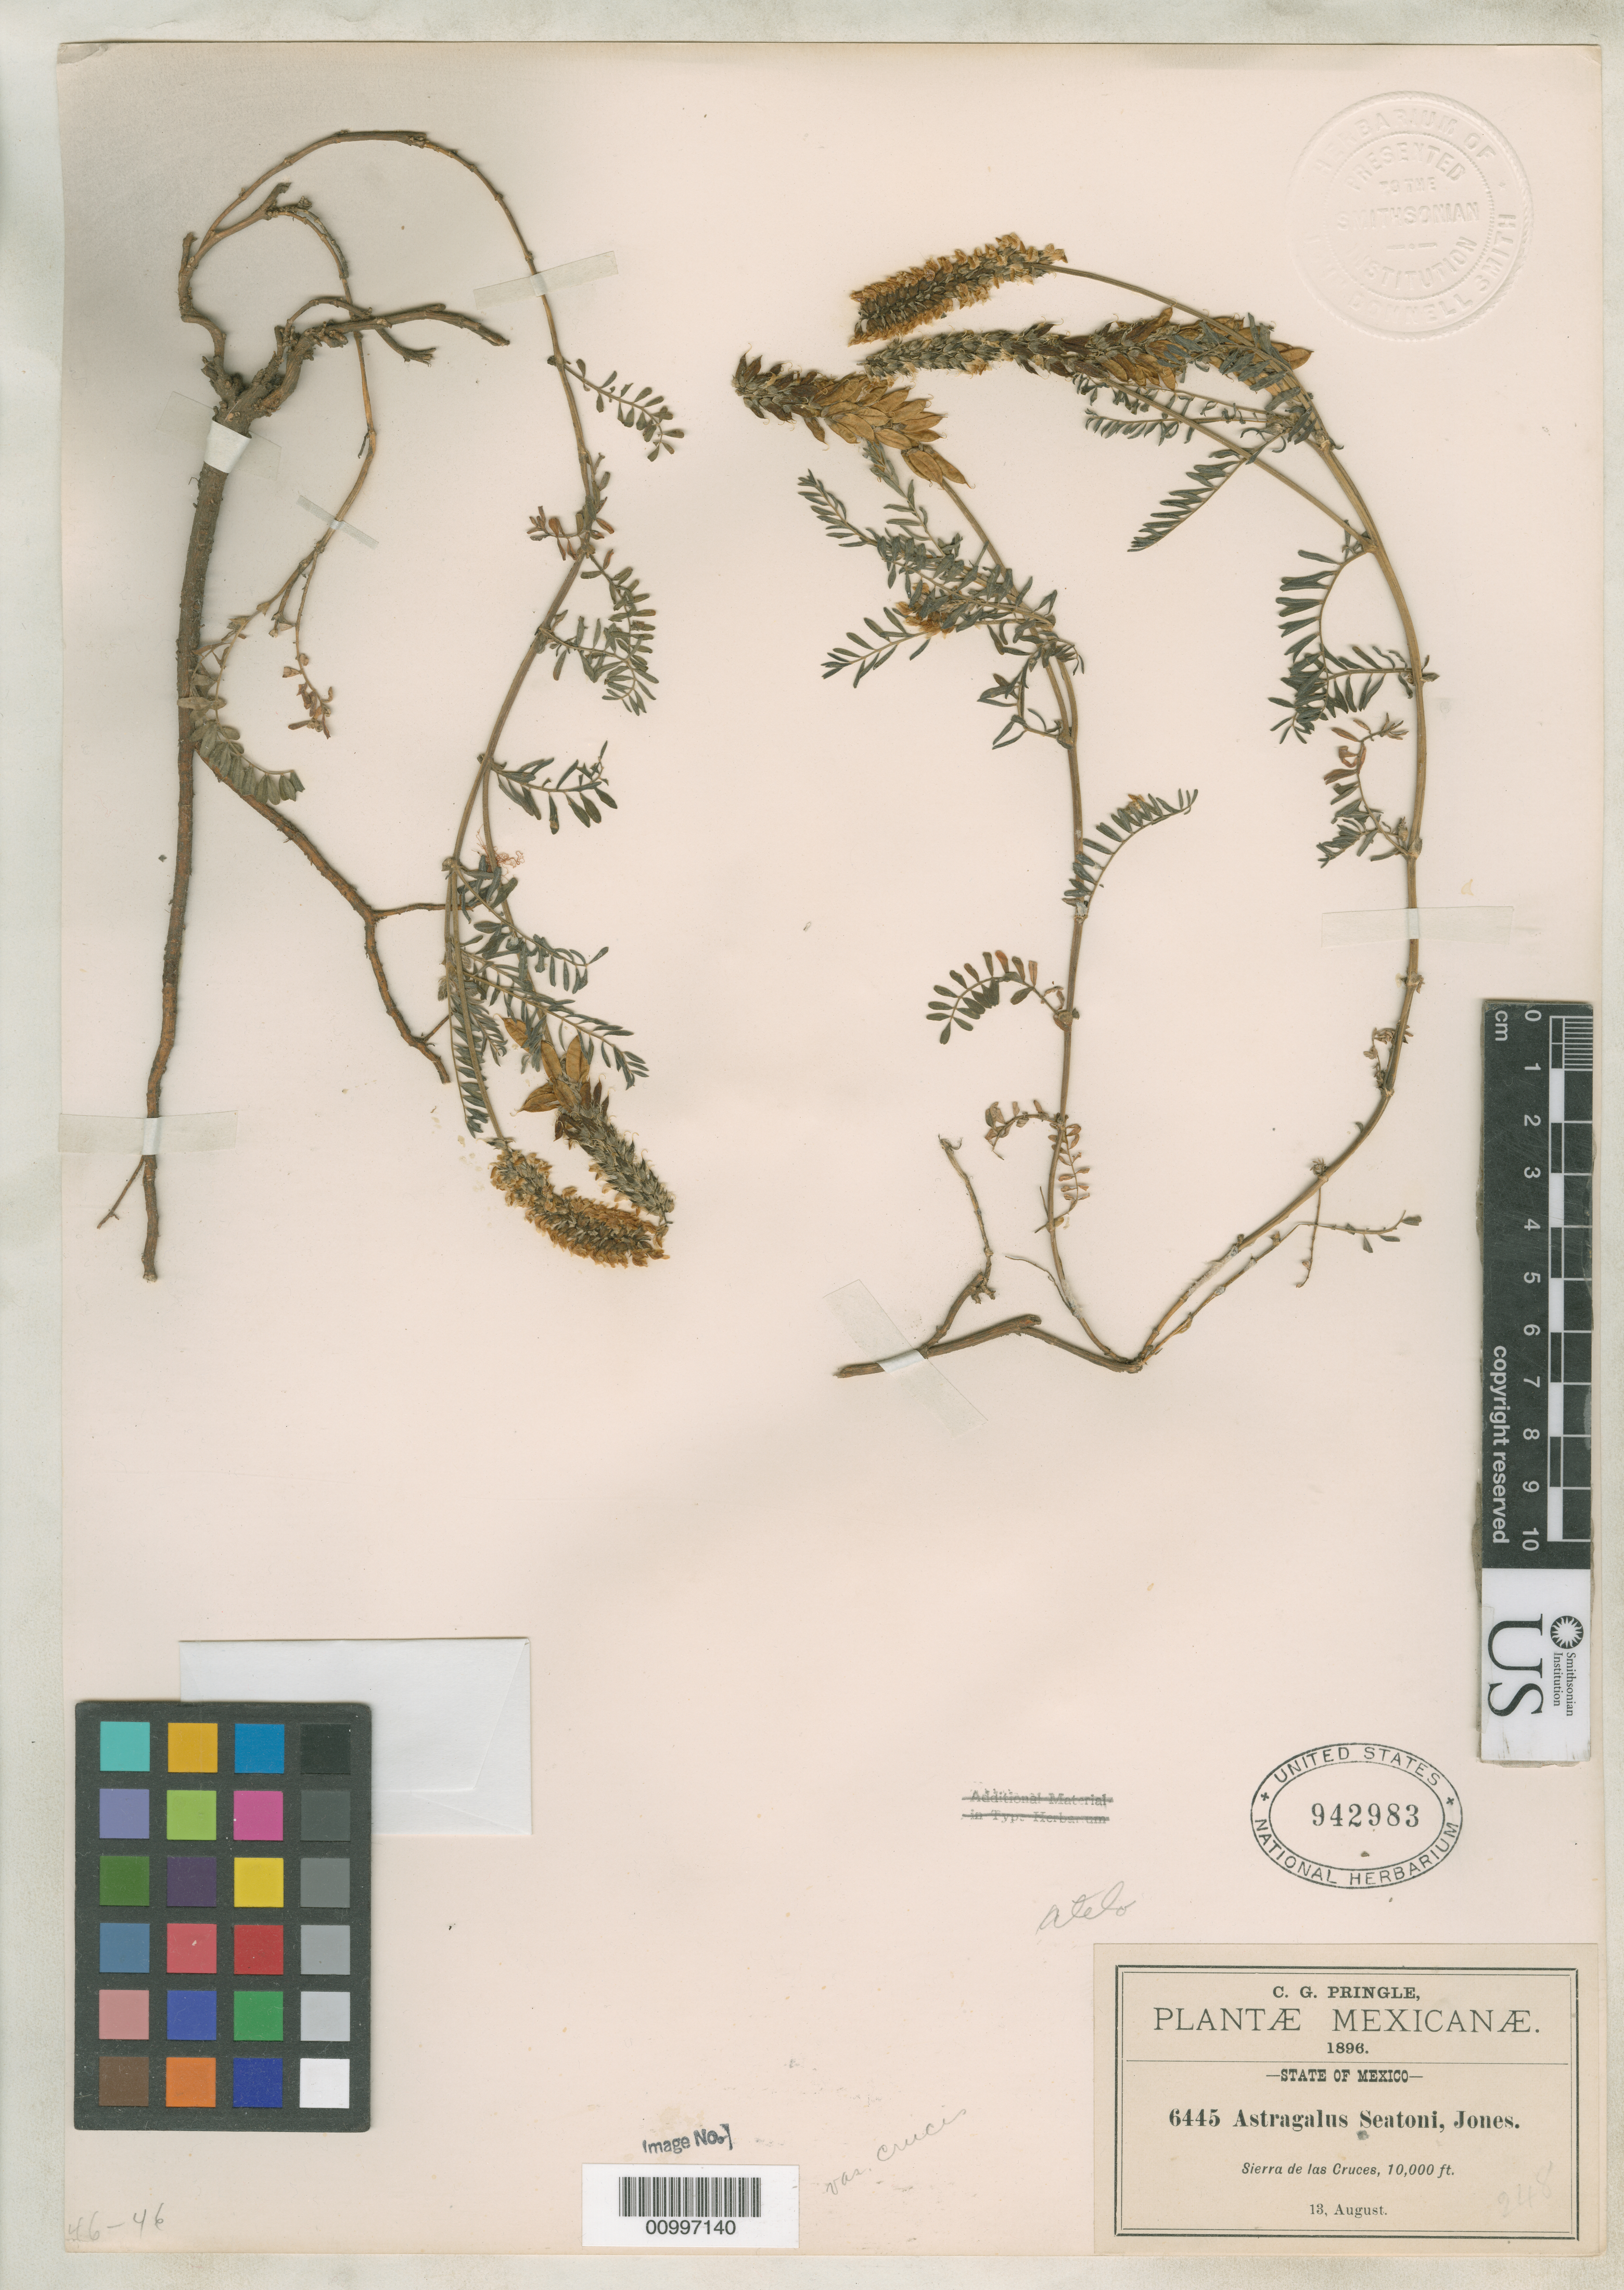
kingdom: Plantae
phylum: Tracheophyta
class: Magnoliopsida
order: Fabales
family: Fabaceae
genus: Astragalus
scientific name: Astragalus seatoni var. crucis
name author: M.E. Jones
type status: Isotype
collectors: C. G. Pringle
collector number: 6445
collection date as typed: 13 Aug 1896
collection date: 1896-08-13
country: Mexico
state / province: México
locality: Sierra de las Cruces.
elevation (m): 3048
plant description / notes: From the herbarium of J. Donnell Smith.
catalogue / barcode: US 942983